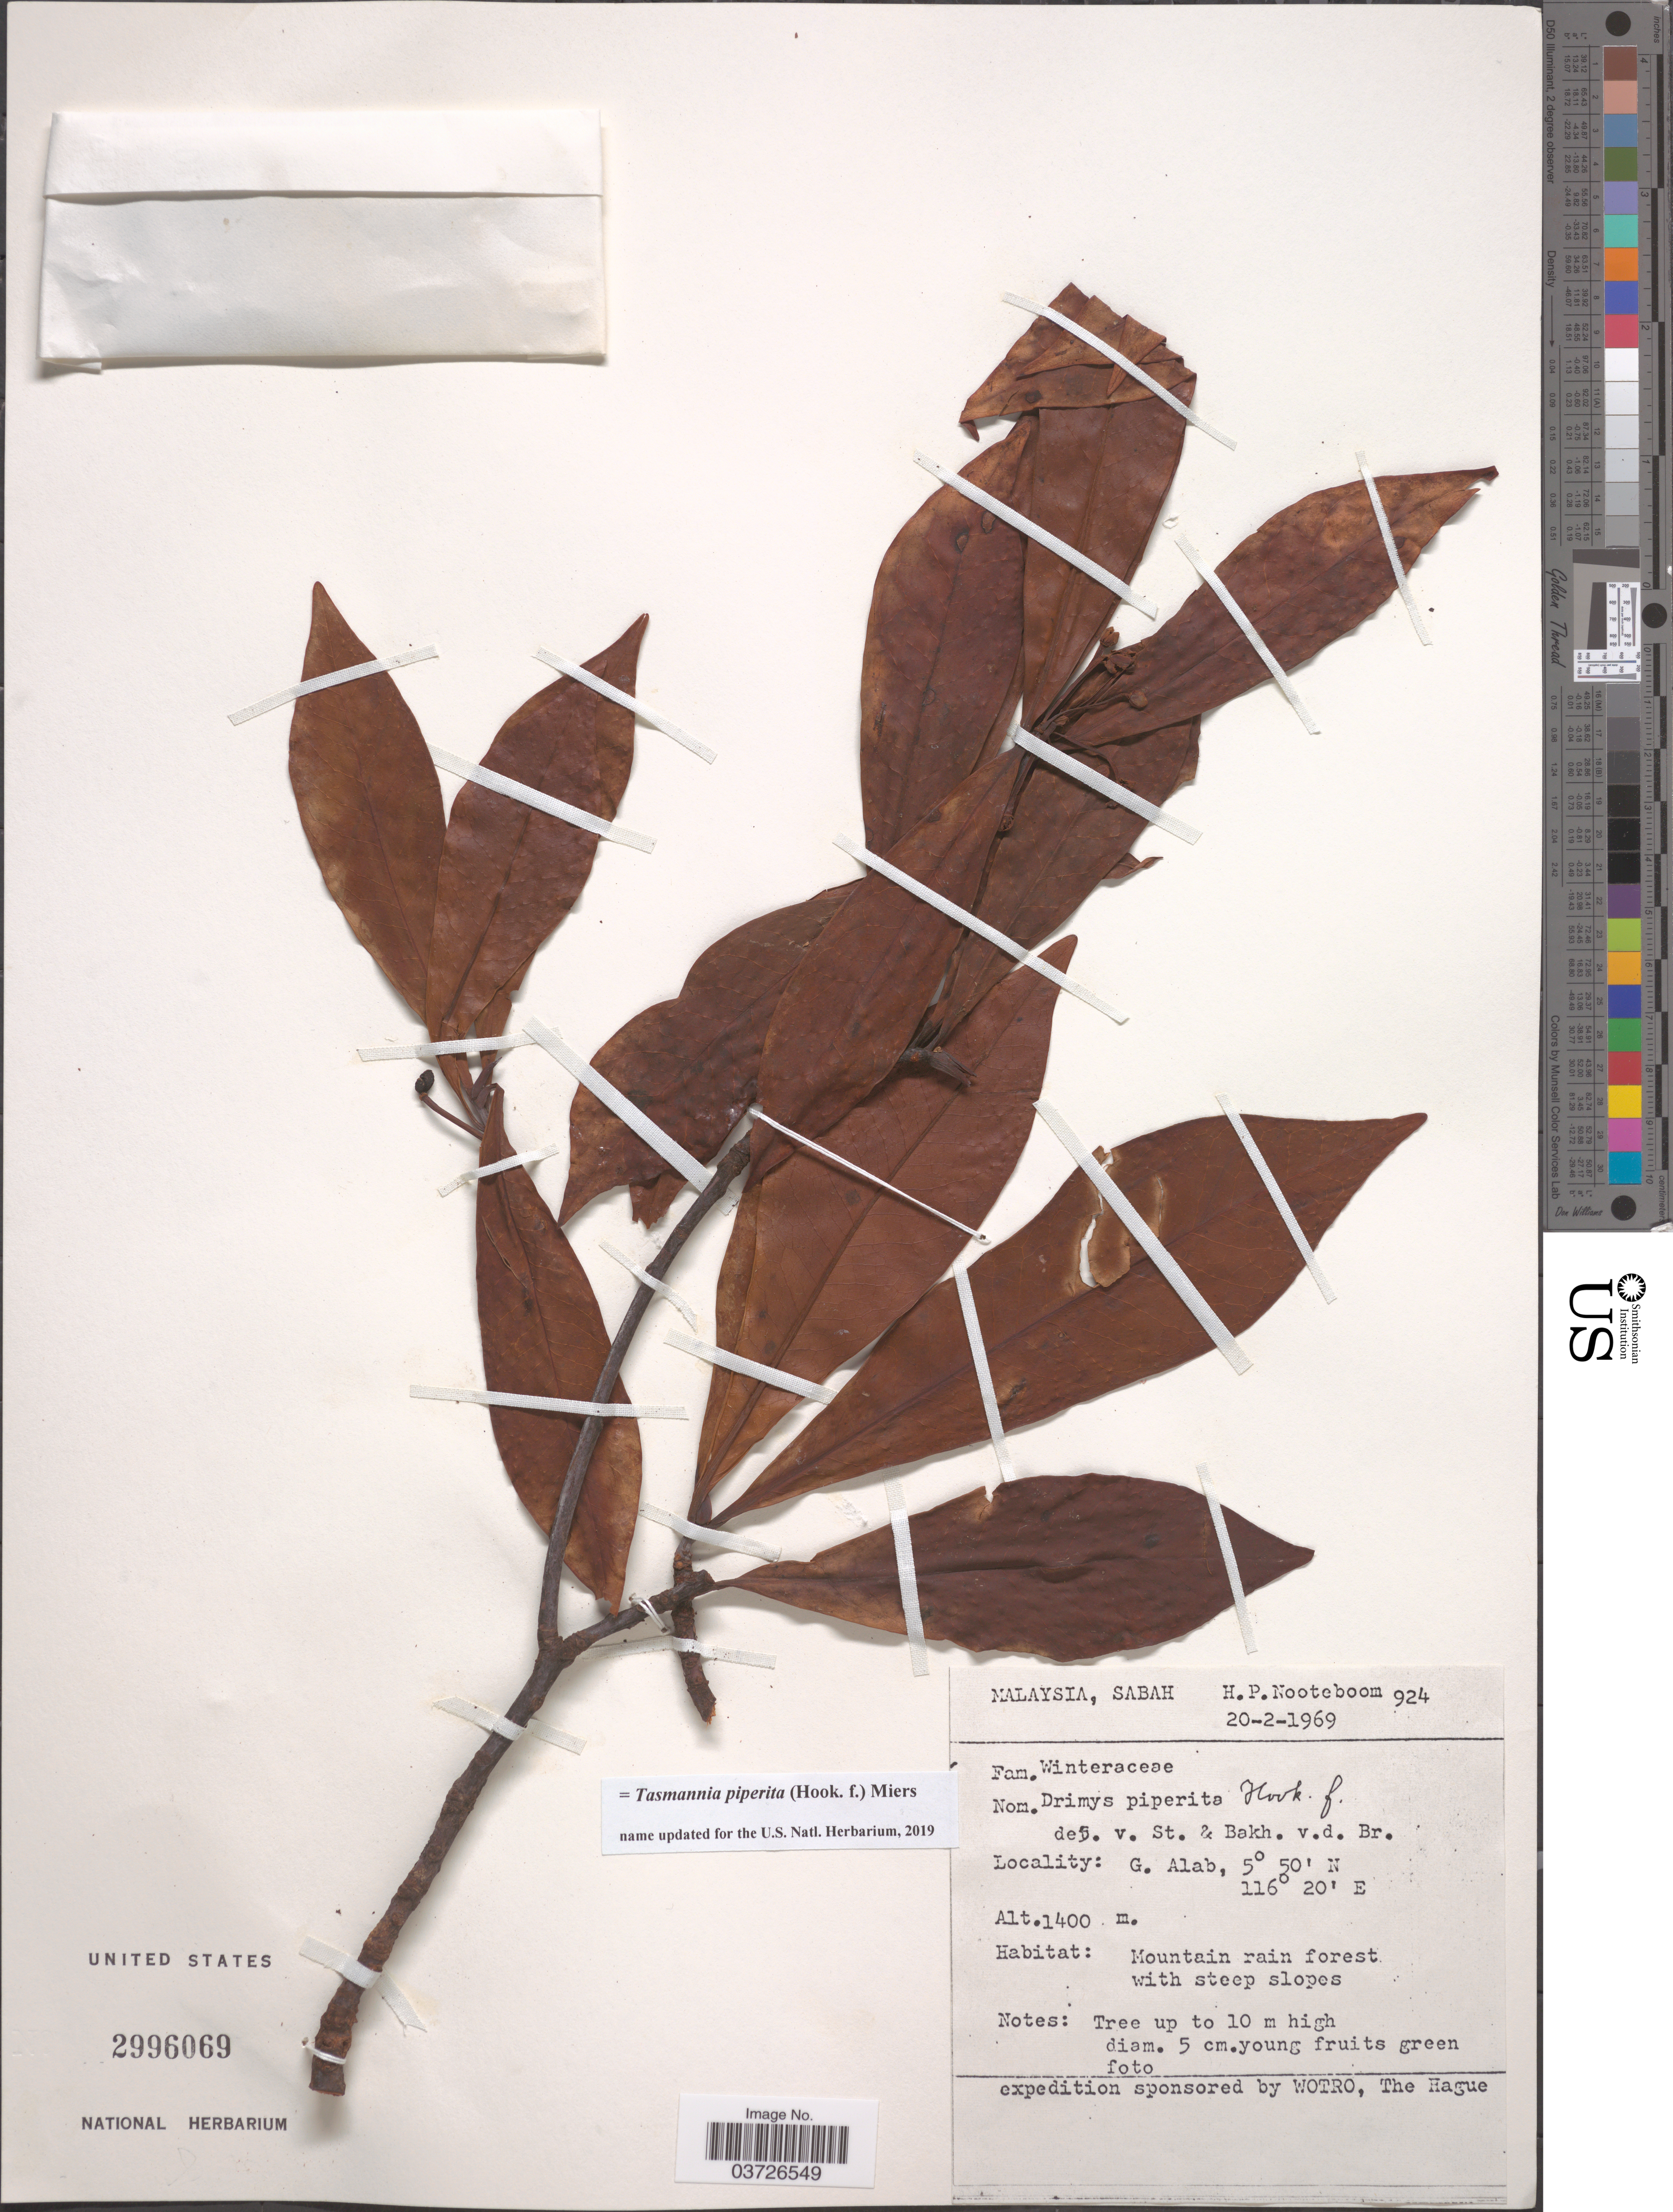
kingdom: Plantae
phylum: Tracheophyta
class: Magnoliopsida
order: Canellales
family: Winteraceae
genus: Tasmannia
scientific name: Tasmannia piperita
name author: (Hook. f.) Miers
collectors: H. P. Nooteboom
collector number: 924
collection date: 1969-02-20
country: Malaysia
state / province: Sabah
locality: G. Alab.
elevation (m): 1400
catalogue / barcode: US 2996069